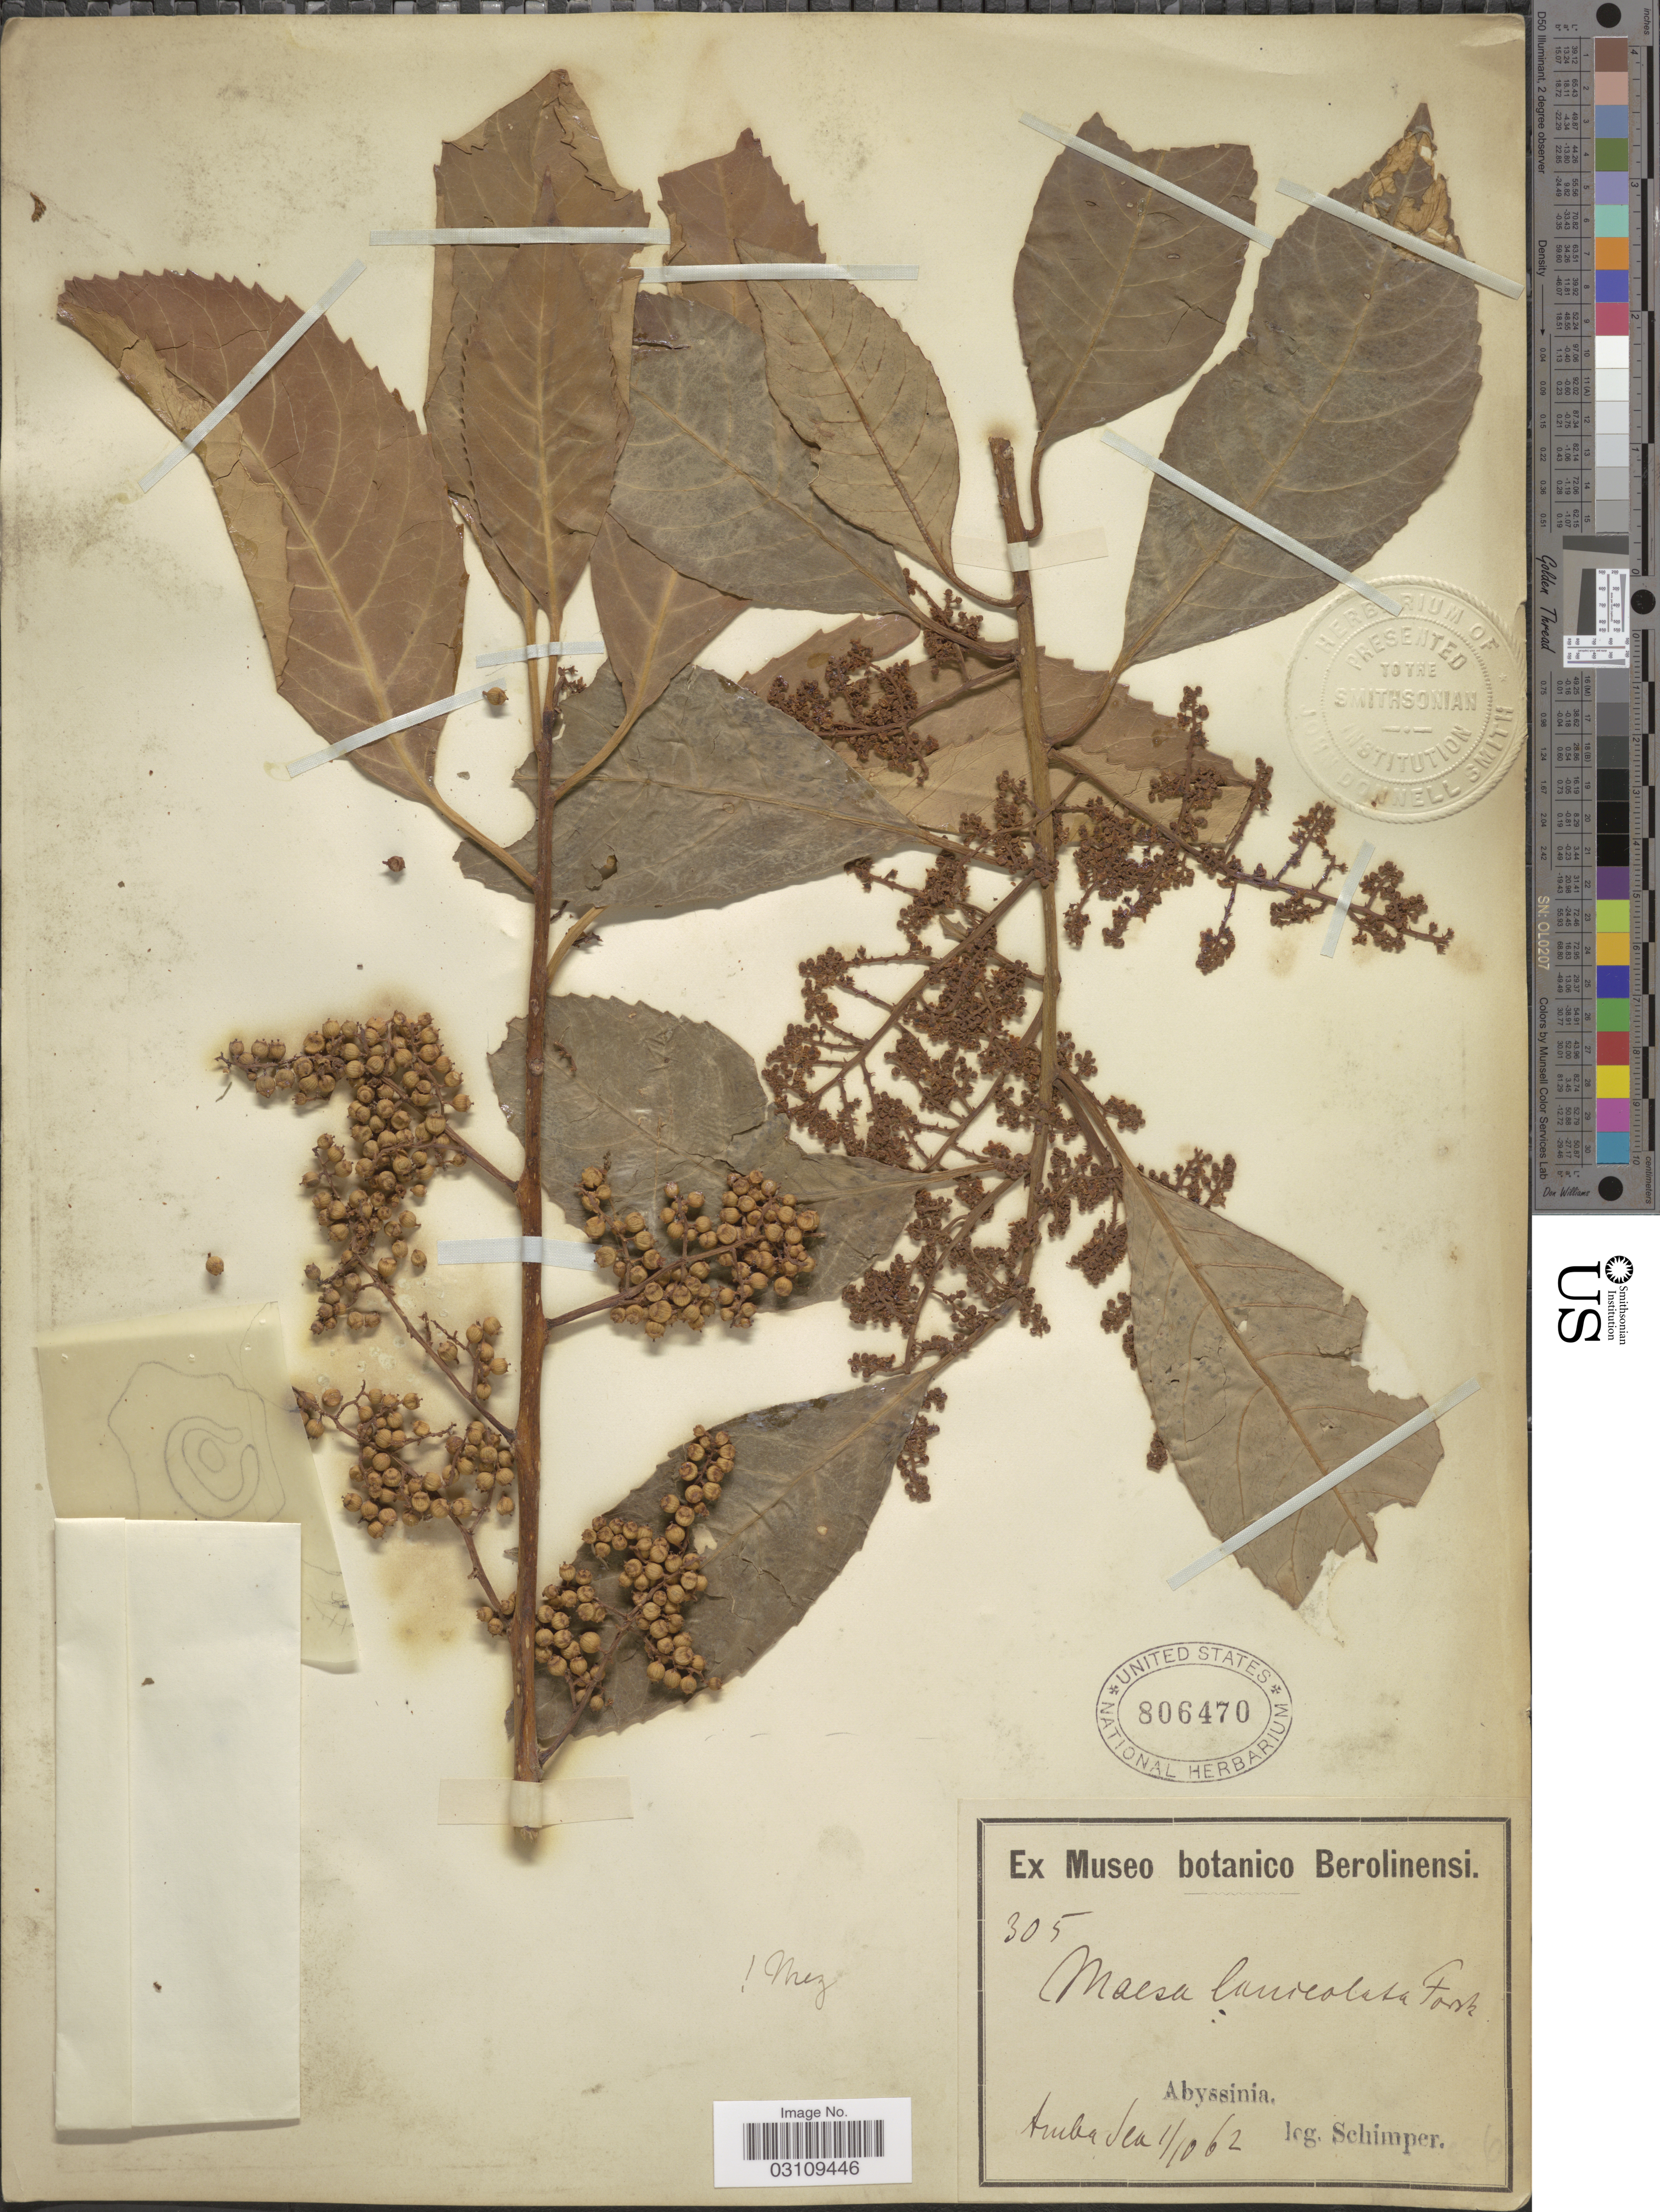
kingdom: Plantae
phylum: Tracheophyta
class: Magnoliopsida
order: Ericales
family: Primulaceae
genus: Maesa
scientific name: Maesa lanceolata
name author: Forssk.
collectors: -. Schimper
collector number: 305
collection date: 1862-10-01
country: Eritrea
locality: Abyssinia, Amba [interpreted] Sea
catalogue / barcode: US 806470